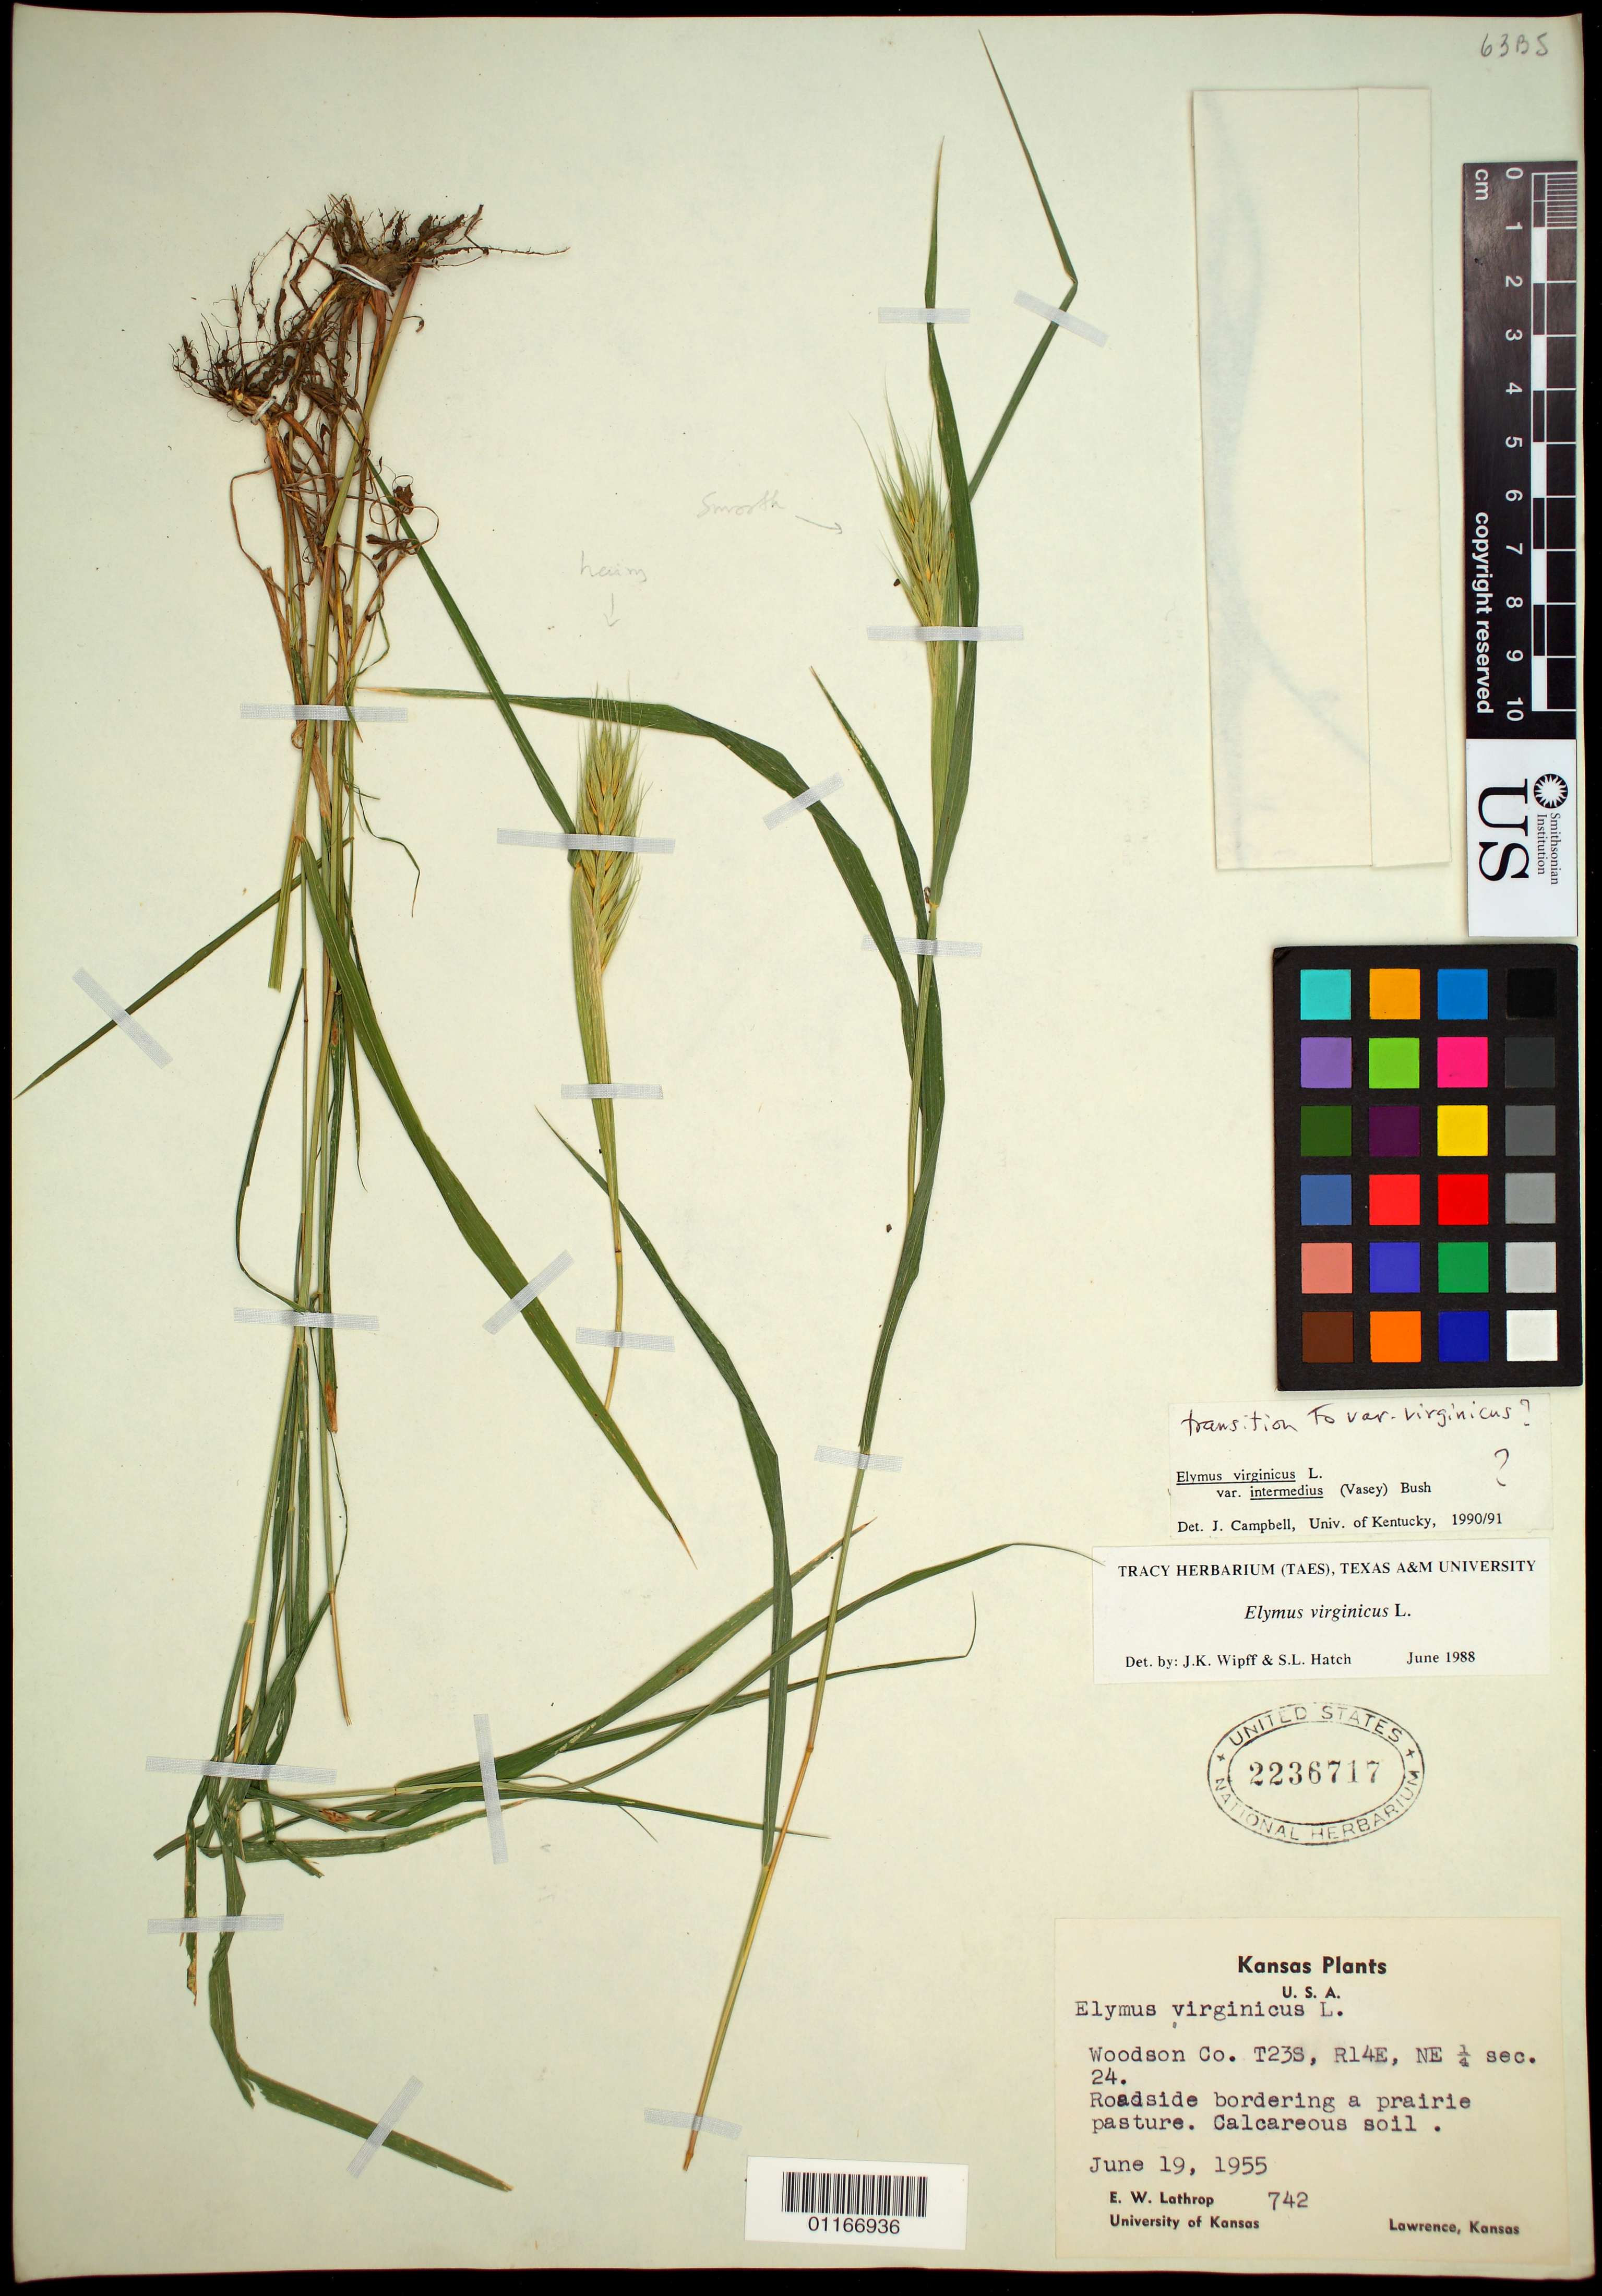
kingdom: Plantae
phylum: Tracheophyta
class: Liliopsida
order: Poales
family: Poaceae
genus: Elymus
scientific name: Elymus virginicus var. intermedius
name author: L.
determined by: Campbell, J.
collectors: E. W. Lathrop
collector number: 742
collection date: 1955-06-19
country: United States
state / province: Kansas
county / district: Woodson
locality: T23S, R14E, NE 0.25 sec. 24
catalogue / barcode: US 2236717